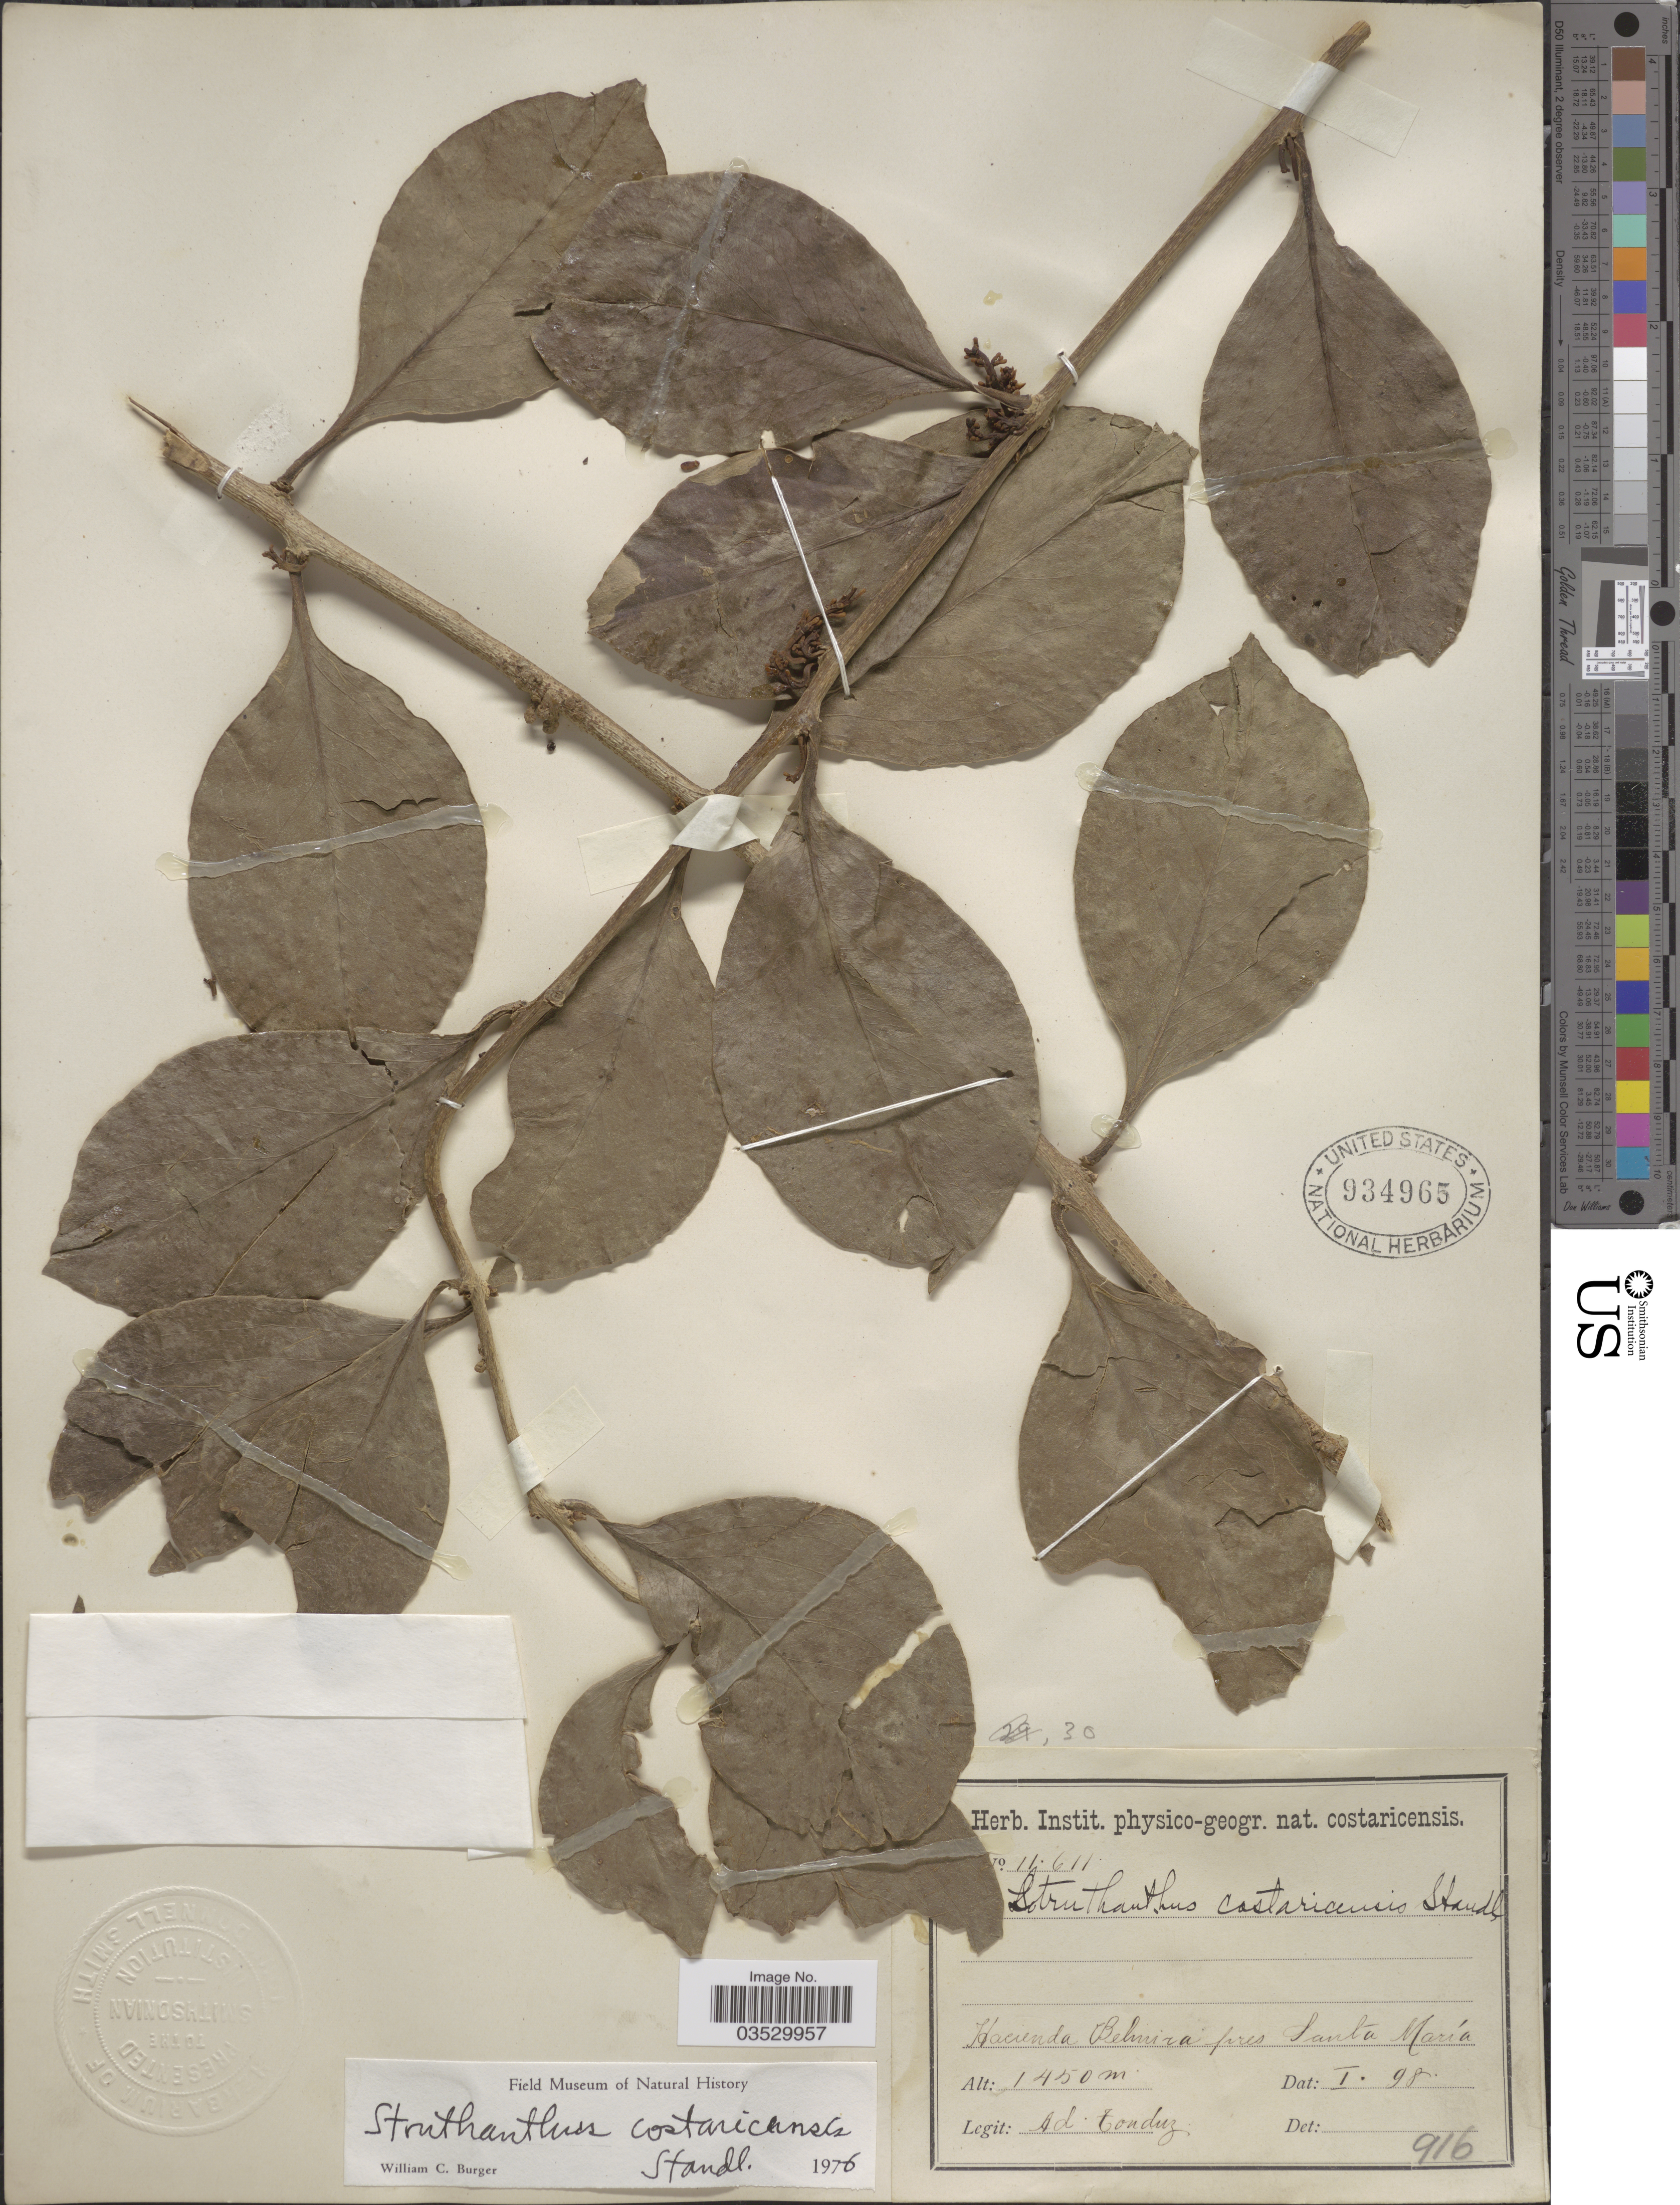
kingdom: Plantae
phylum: Tracheophyta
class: Magnoliopsida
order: Santalales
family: Loranthaceae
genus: Struthanthus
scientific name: Struthanthus costaricensis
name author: Standl.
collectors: A. Tonduz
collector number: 11611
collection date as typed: Transcribed d/m/y: /1/98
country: Costa Rica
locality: Hacienda Belmira pres Santa María.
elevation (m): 1450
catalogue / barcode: US 934965